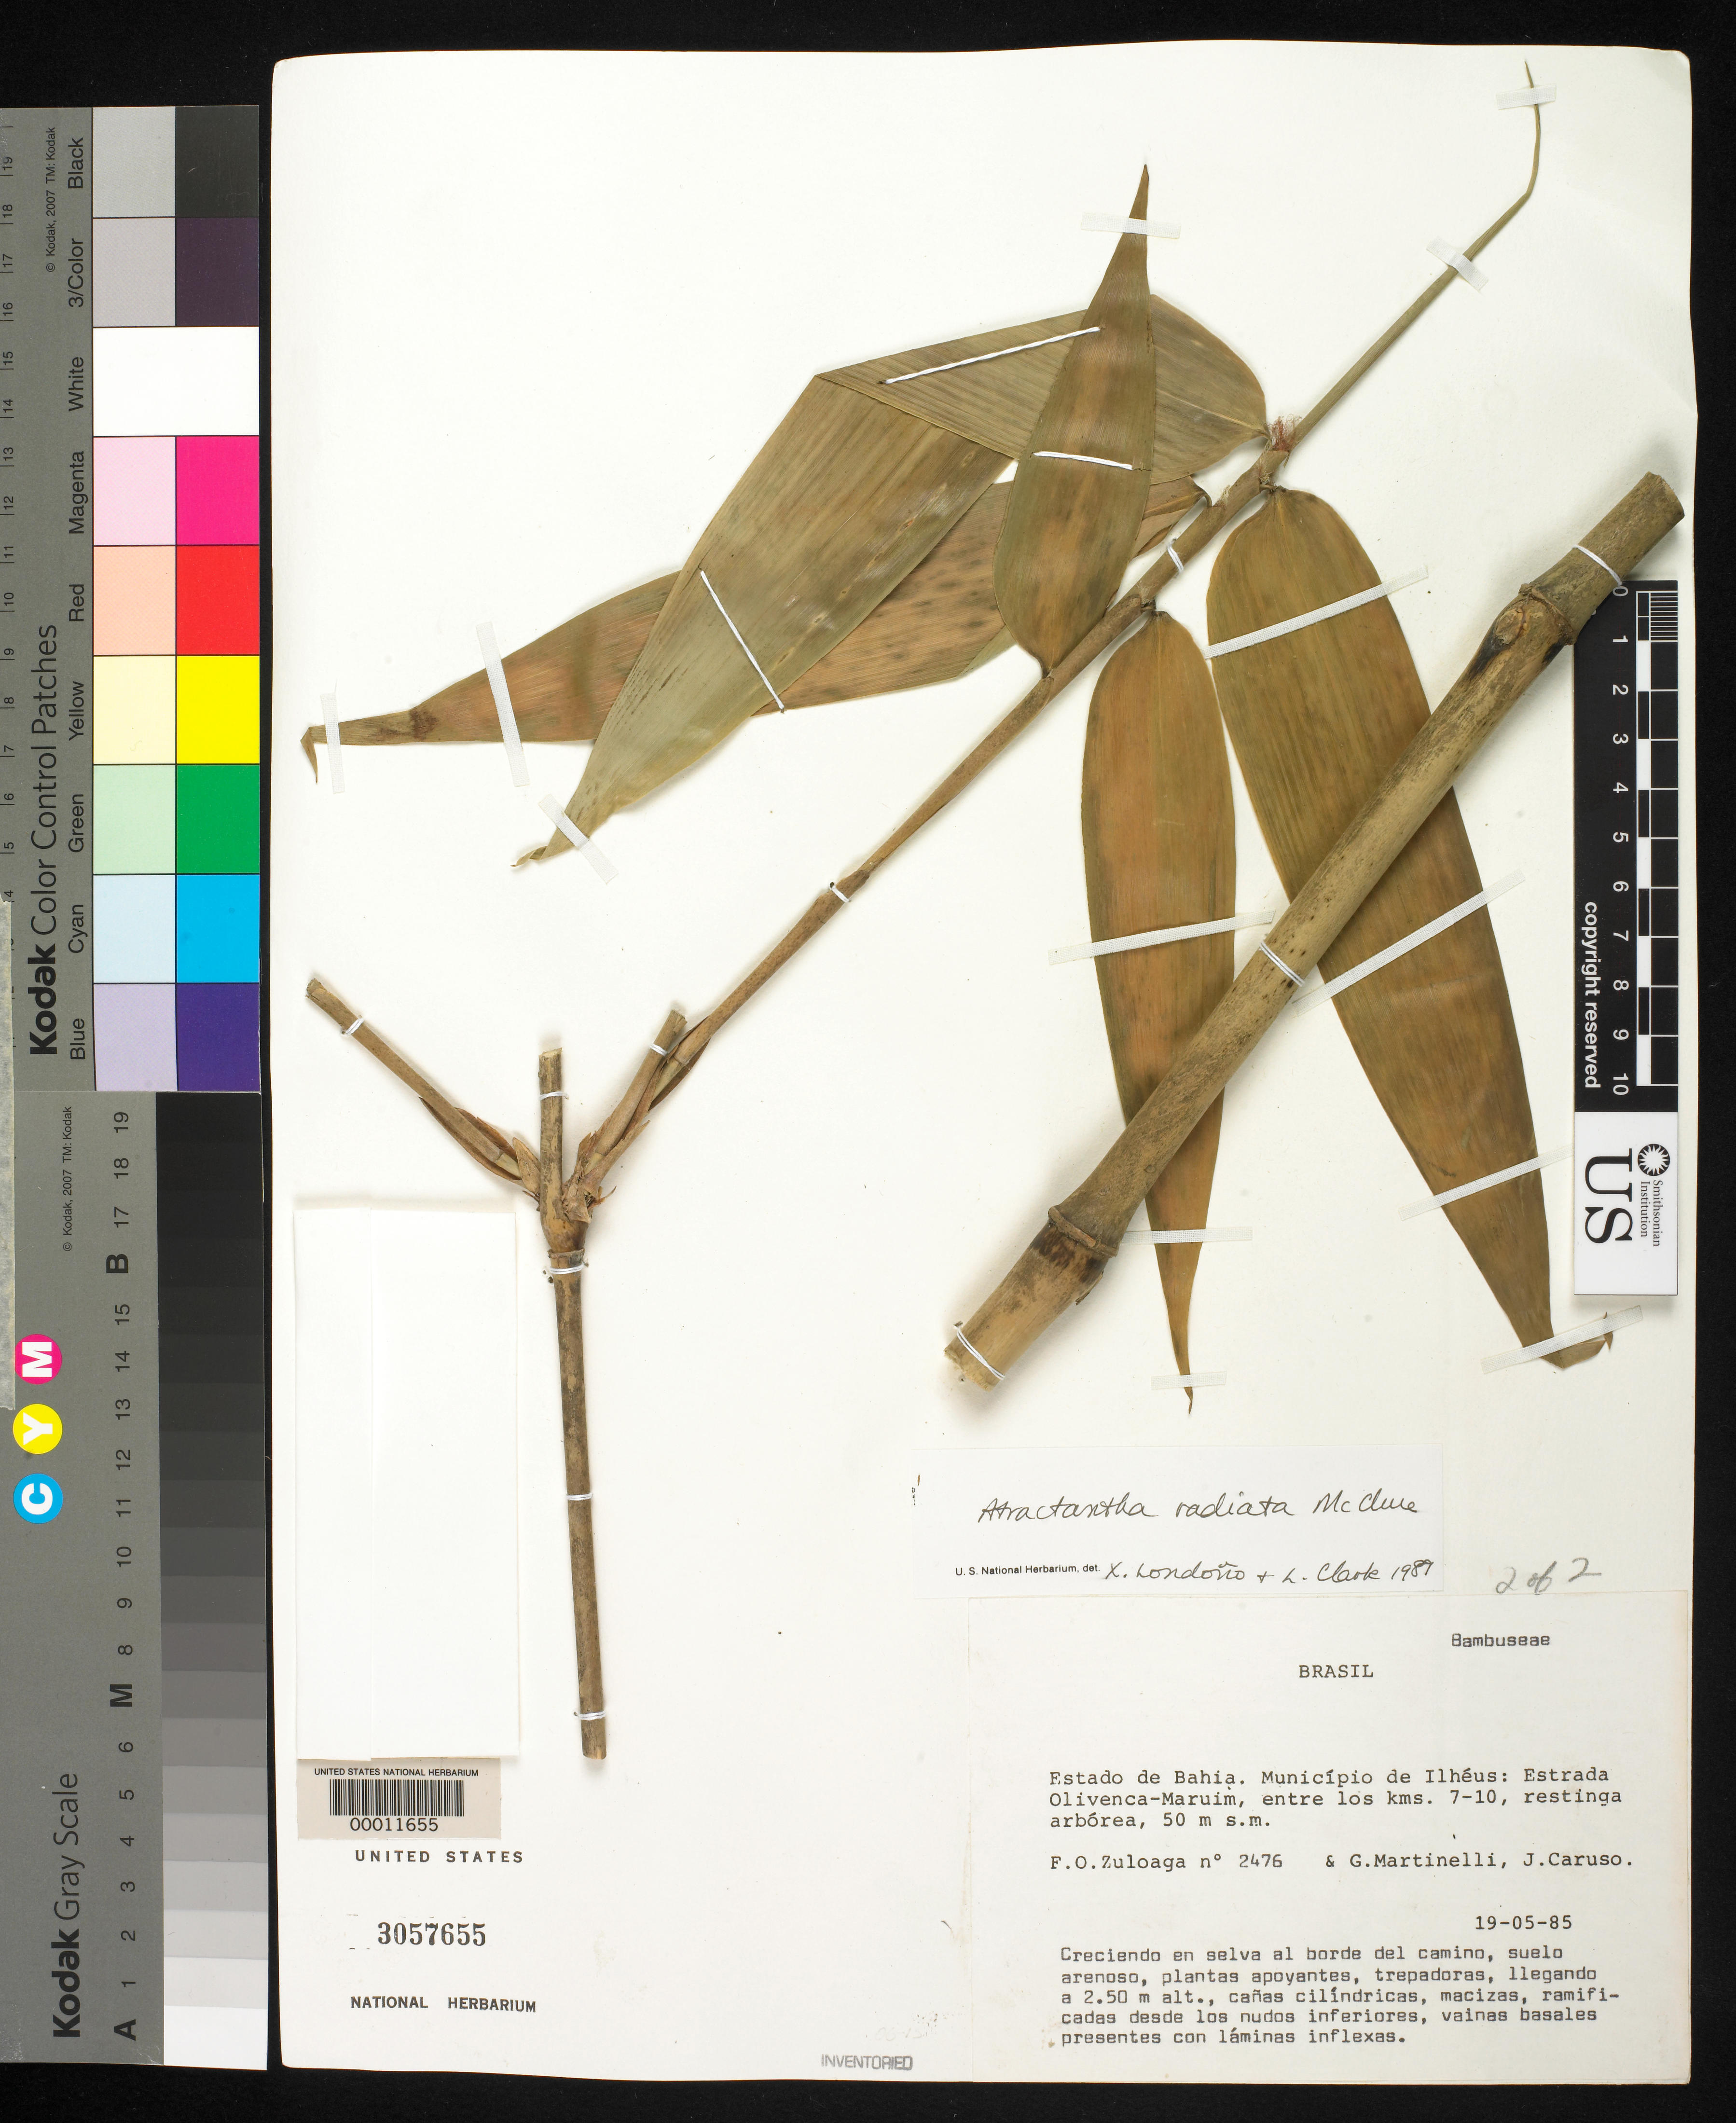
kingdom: Plantae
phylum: Tracheophyta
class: Liliopsida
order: Poales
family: Poaceae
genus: Atractantha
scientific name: Atractantha radiata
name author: McClure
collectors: F. O. Zuloaga, G. Martinelli & J. Caruso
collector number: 2476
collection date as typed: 19 May 1985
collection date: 1985-05-19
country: Brazil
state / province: Bahia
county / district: Ilhéus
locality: Estrada olivenca-marium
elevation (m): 50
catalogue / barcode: US 3057655